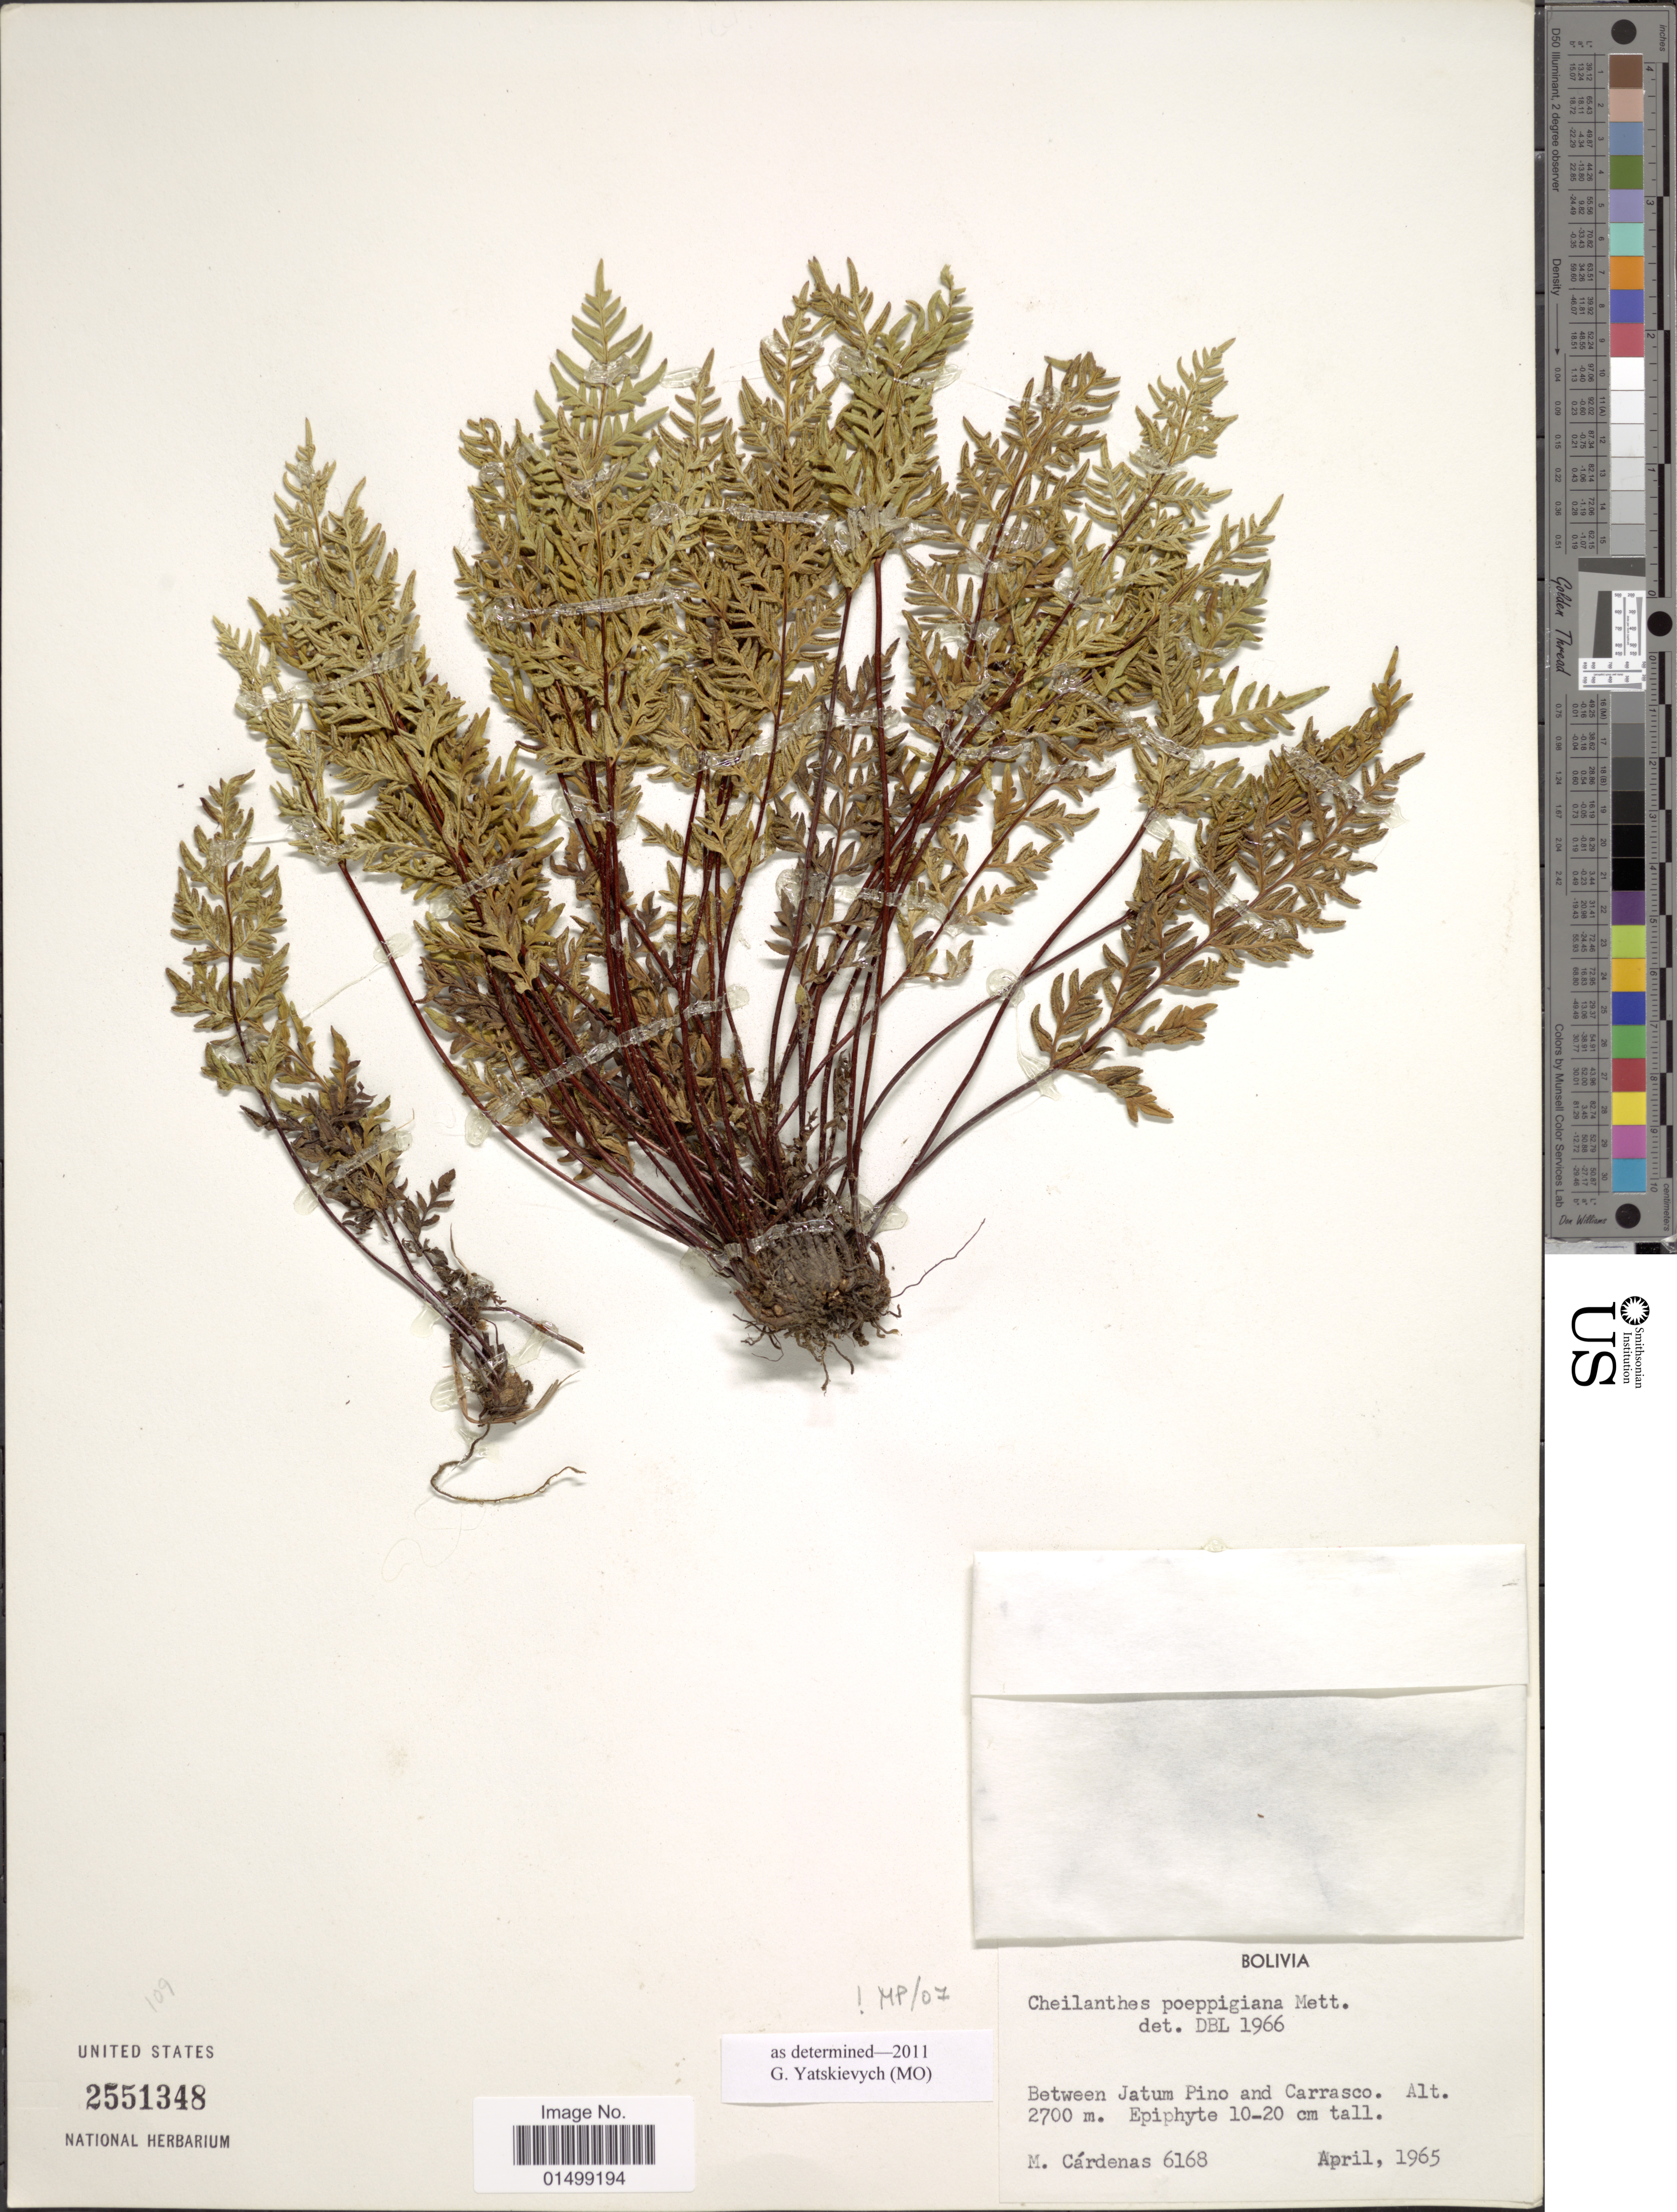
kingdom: Plantae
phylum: Tracheophyta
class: Polypodiopsida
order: Polypodiales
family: Pteridaceae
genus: Cheilanthes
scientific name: Cheilanthes poeppigiana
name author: Mett. ex Kuhn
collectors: M. Cárdenas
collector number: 6168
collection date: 1965-04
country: Bolivia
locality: Between Jatum Pino and Carrasco.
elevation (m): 2700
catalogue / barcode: US 2551348